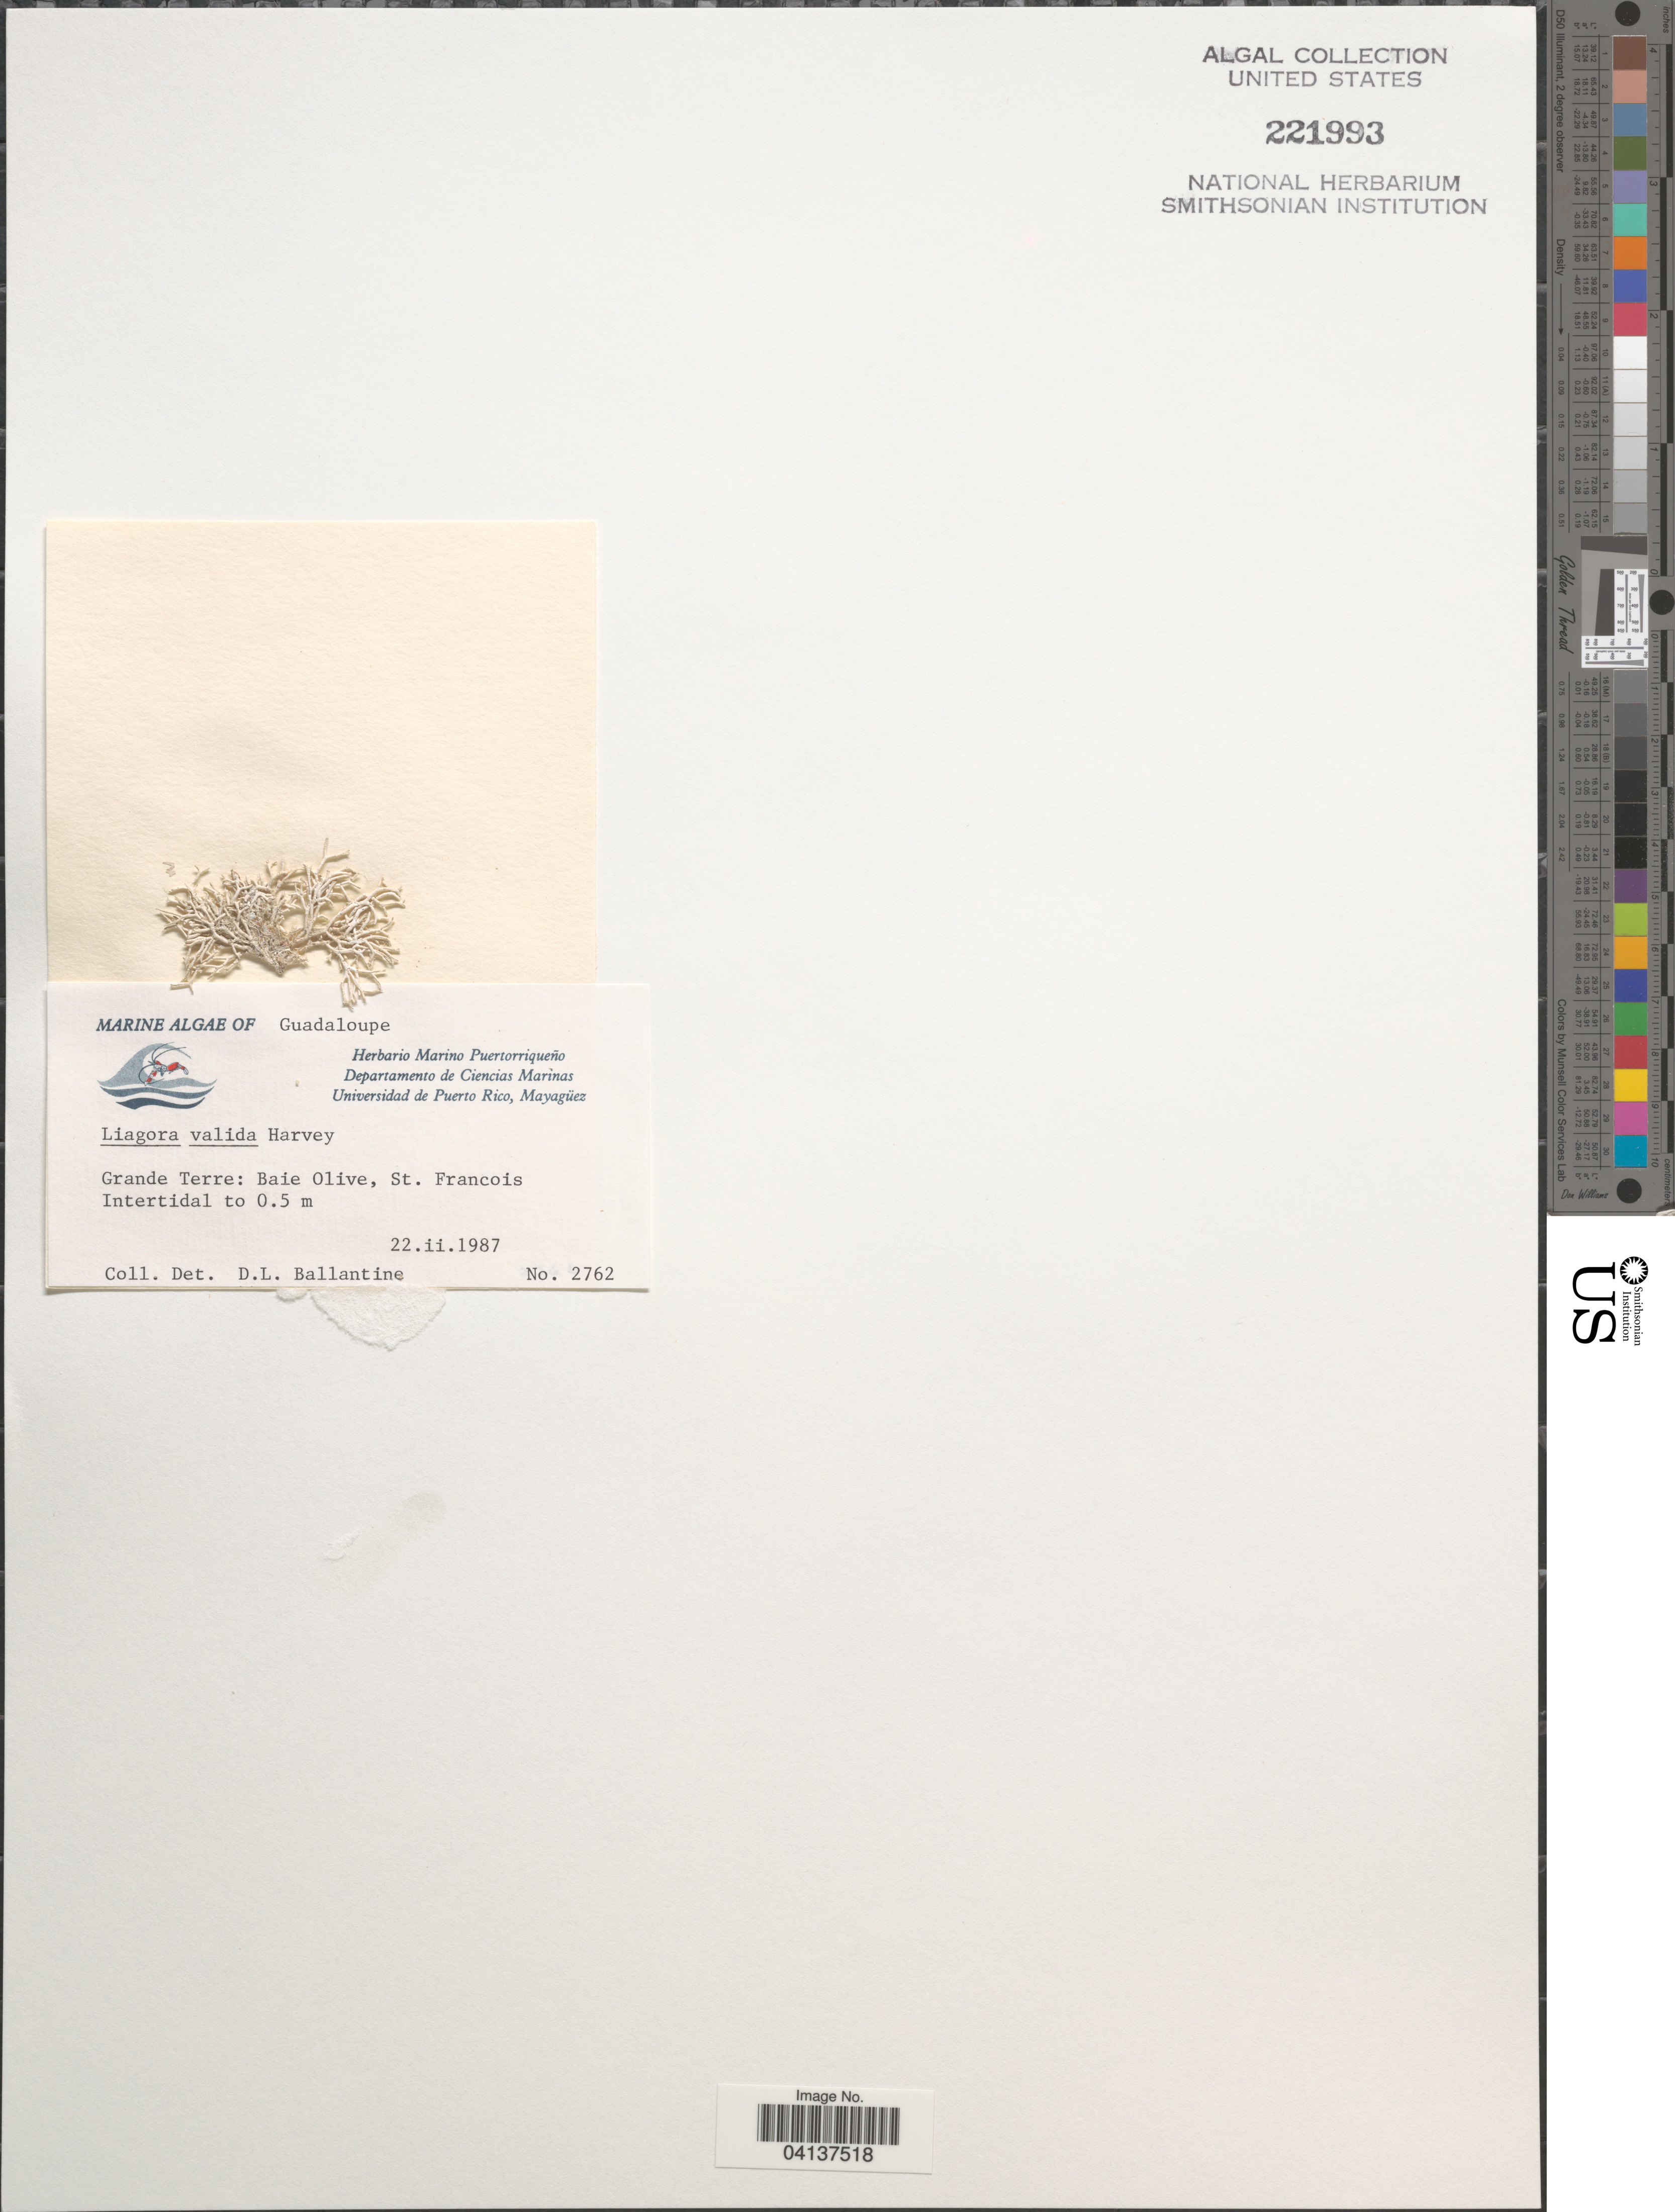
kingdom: Plantae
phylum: Rhodophyta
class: Florideophyceae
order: Nemaliales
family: Liagoraceae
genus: Titanophycus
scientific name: Titanophycus validus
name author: (Harv.) Huisman et al.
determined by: Algae name updating Project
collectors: D.L. Ballantine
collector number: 2762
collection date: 1987-02-22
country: Guadeloupe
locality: Grande Terre: Baie Olive, St. Francois Intertidal.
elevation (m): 0.5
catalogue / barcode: US 221993